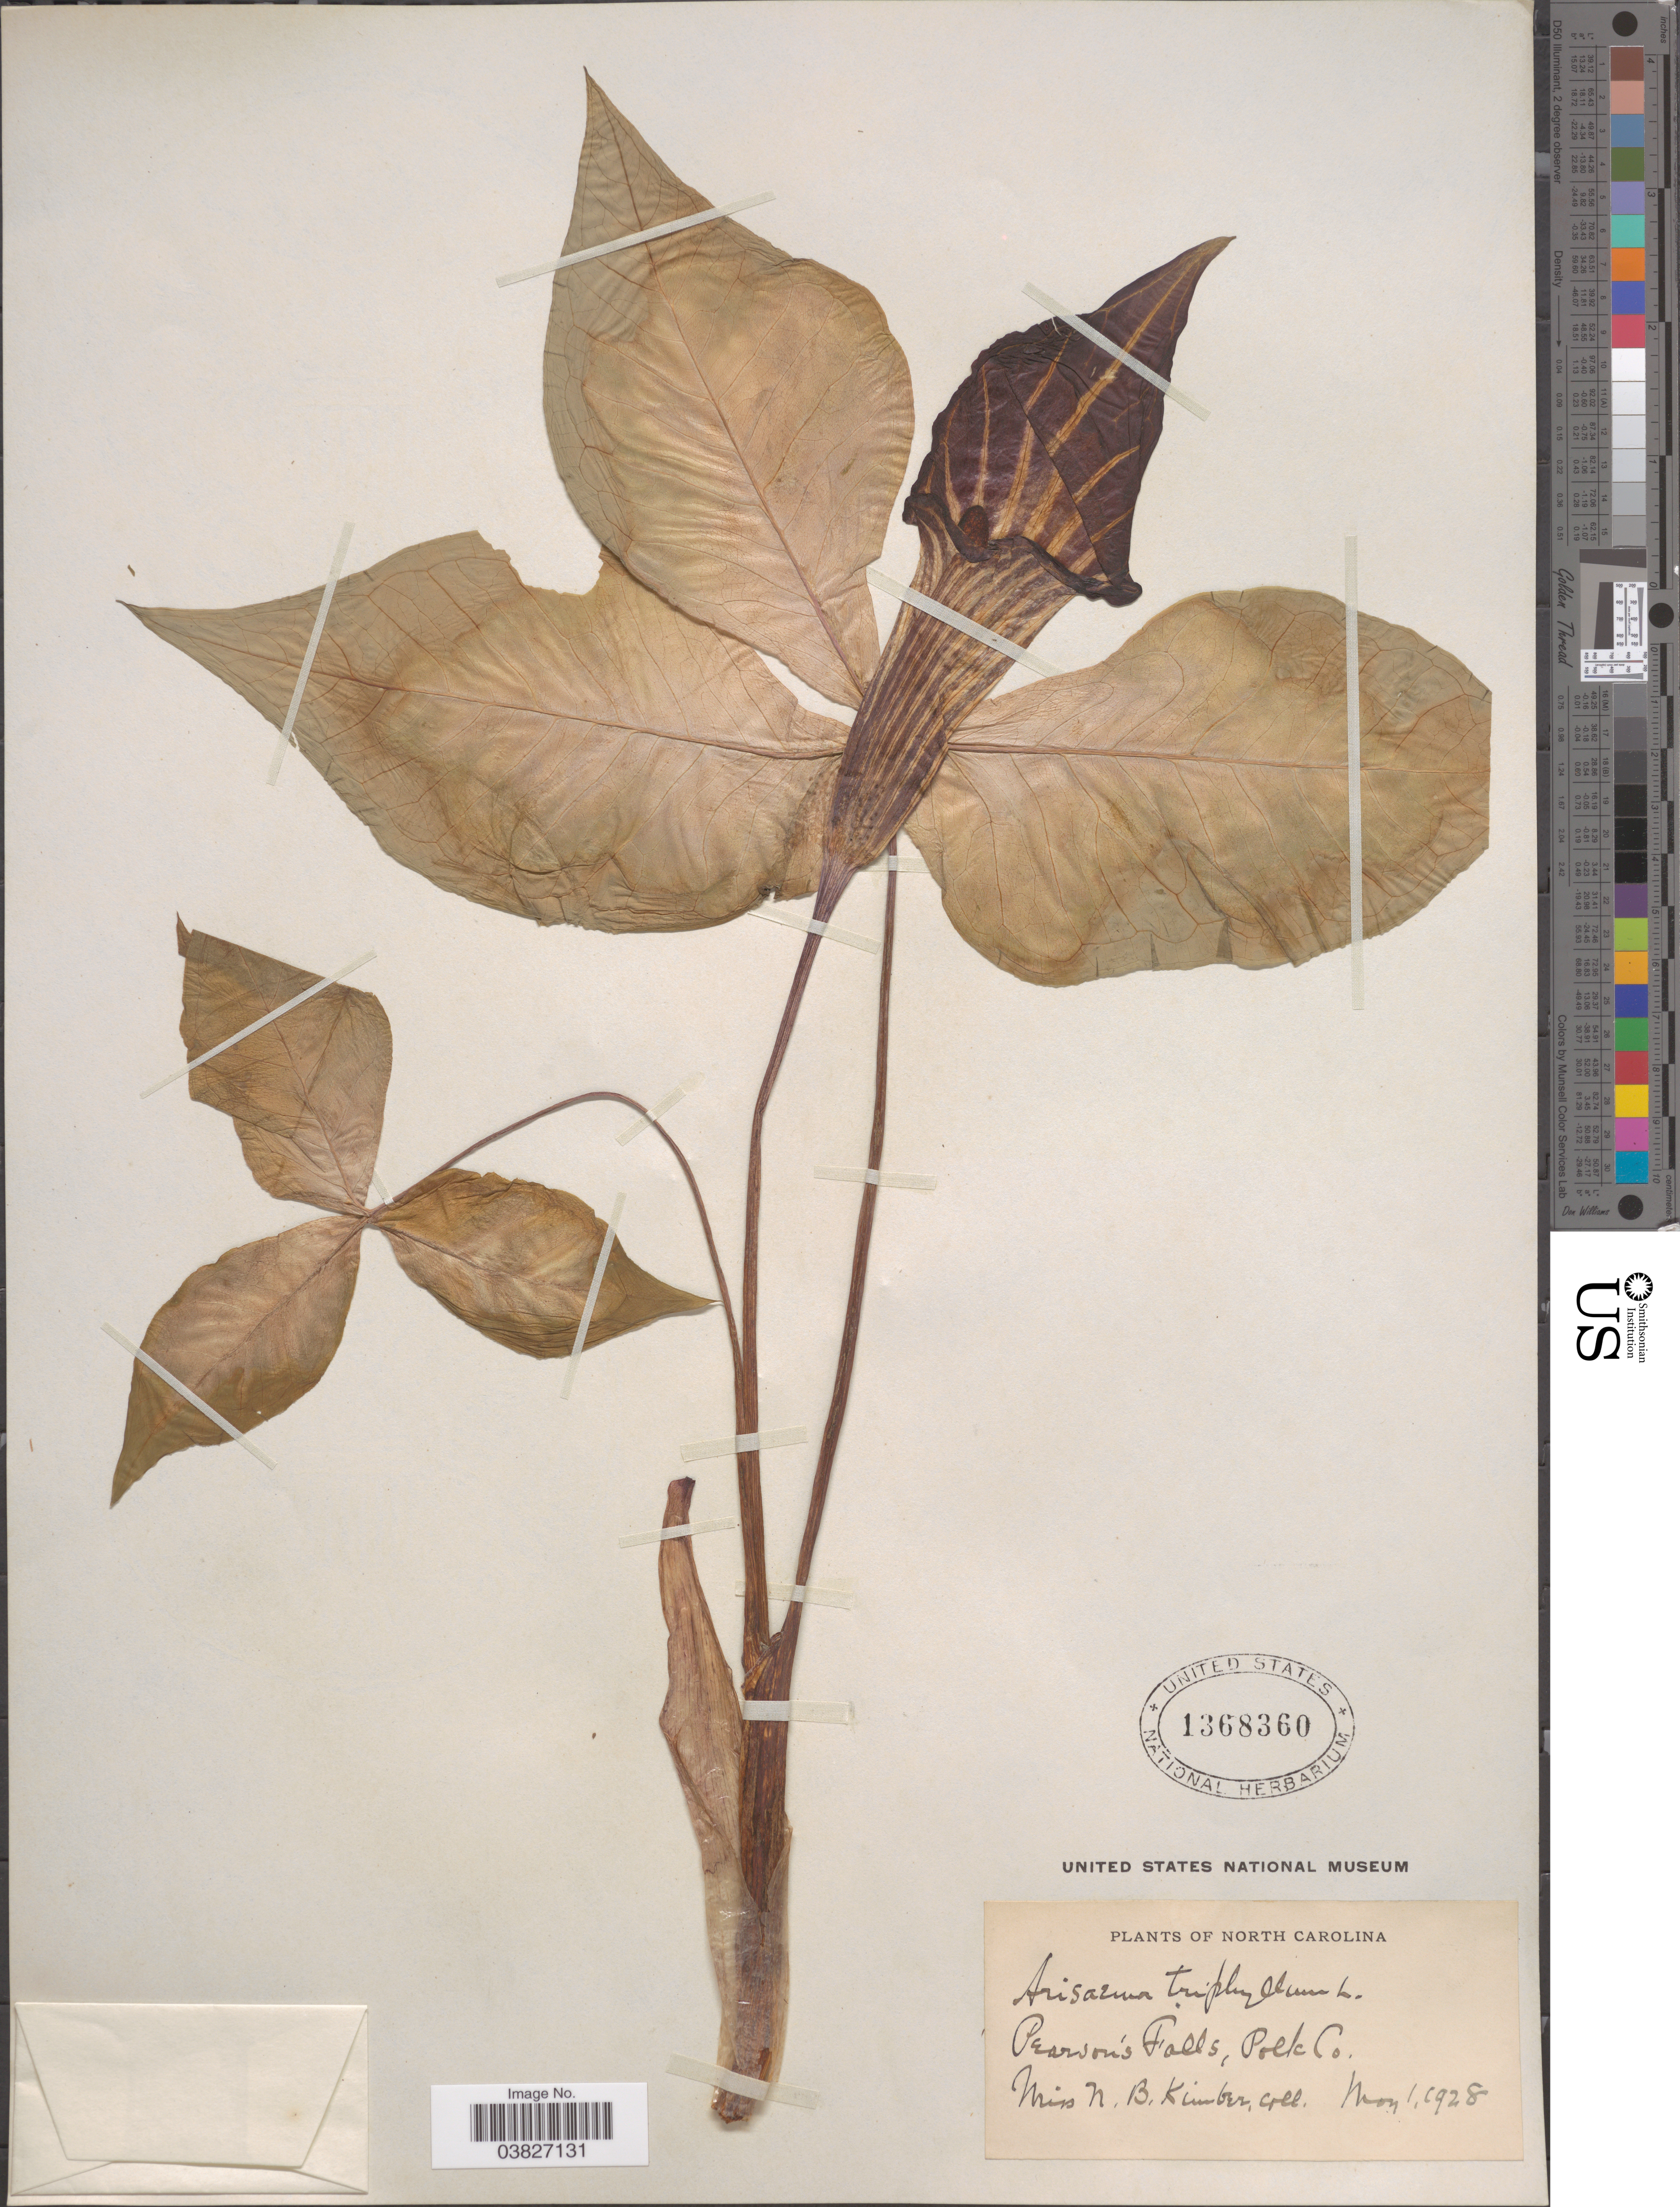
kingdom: Plantae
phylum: Tracheophyta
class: Liliopsida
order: Alismatales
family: Araceae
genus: Arisaema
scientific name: Arisaema triphyllum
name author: (L.) Schott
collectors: N. Kimber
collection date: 1928-05-01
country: United States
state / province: North Carolina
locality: Pearson's Falls, Polk Co.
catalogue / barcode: US 1368360